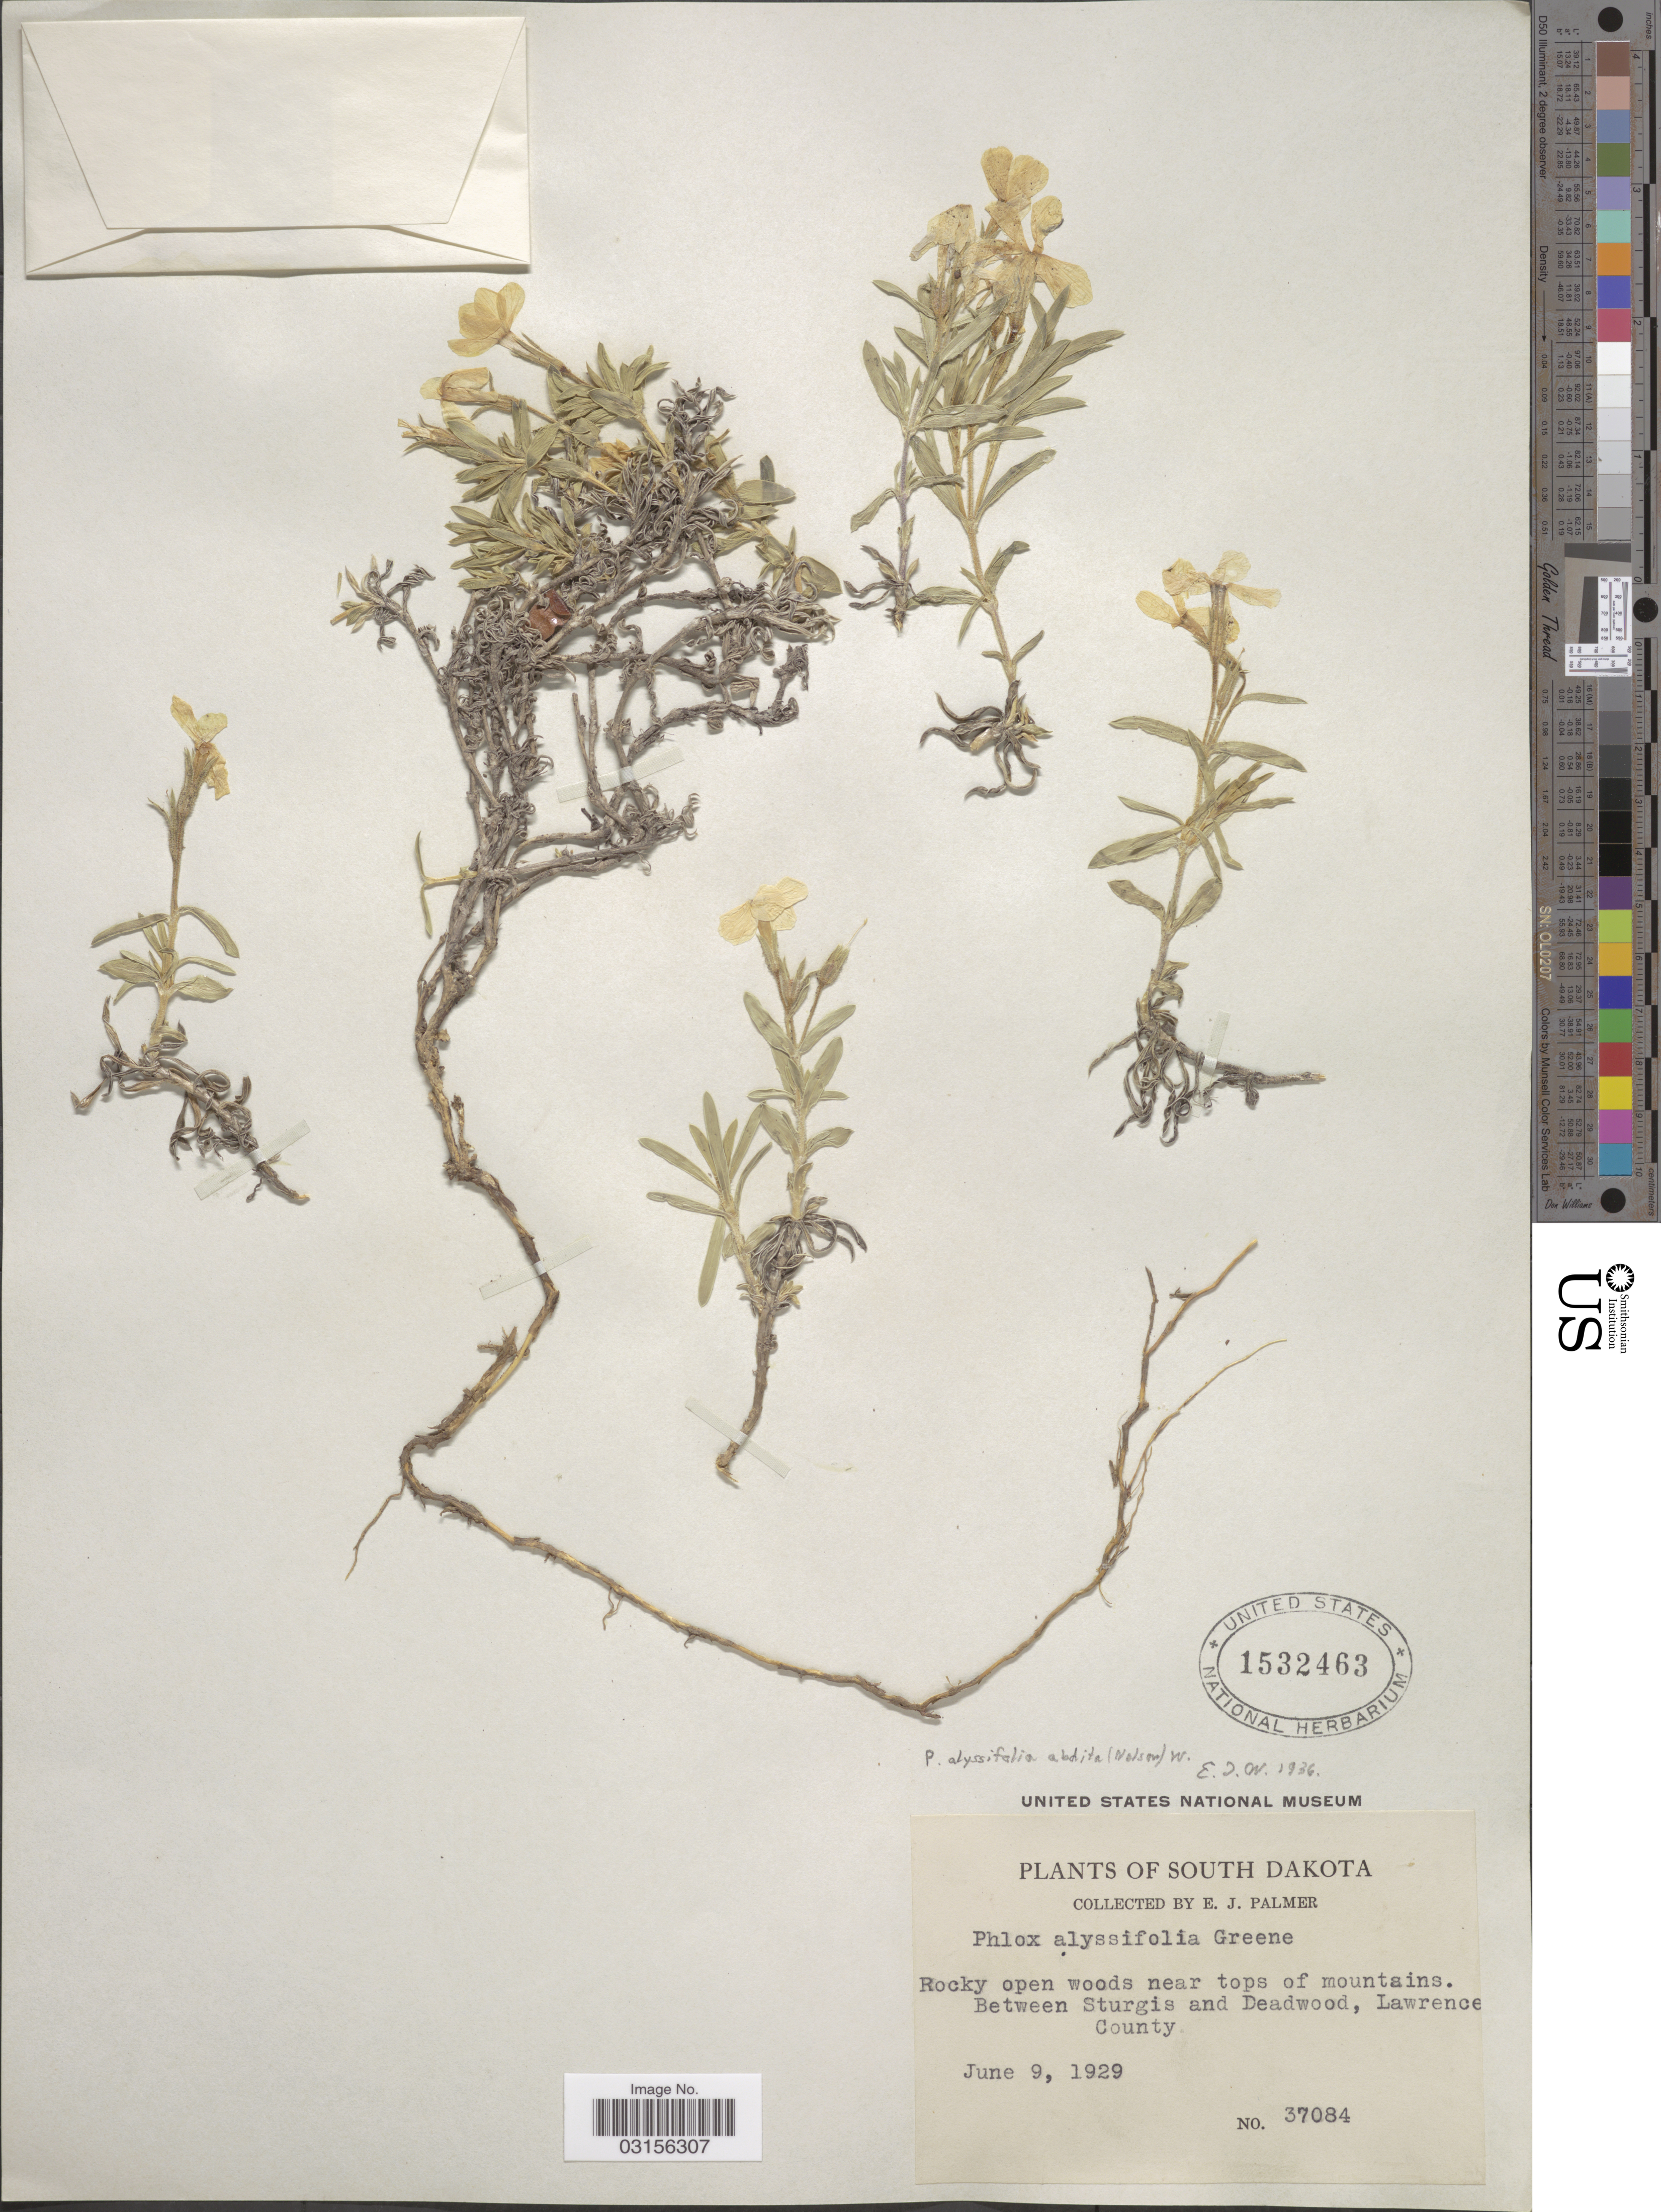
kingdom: Plantae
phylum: Tracheophyta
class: Magnoliopsida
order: Ericales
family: Polemoniaceae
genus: Phlox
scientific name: Phlox alyssifolia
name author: Greene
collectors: E. J. Palmer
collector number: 37084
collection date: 1929-06-09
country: United States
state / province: South Dakota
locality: Between Sturgis and Deadwood, Lawrence County.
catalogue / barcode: US 1532463